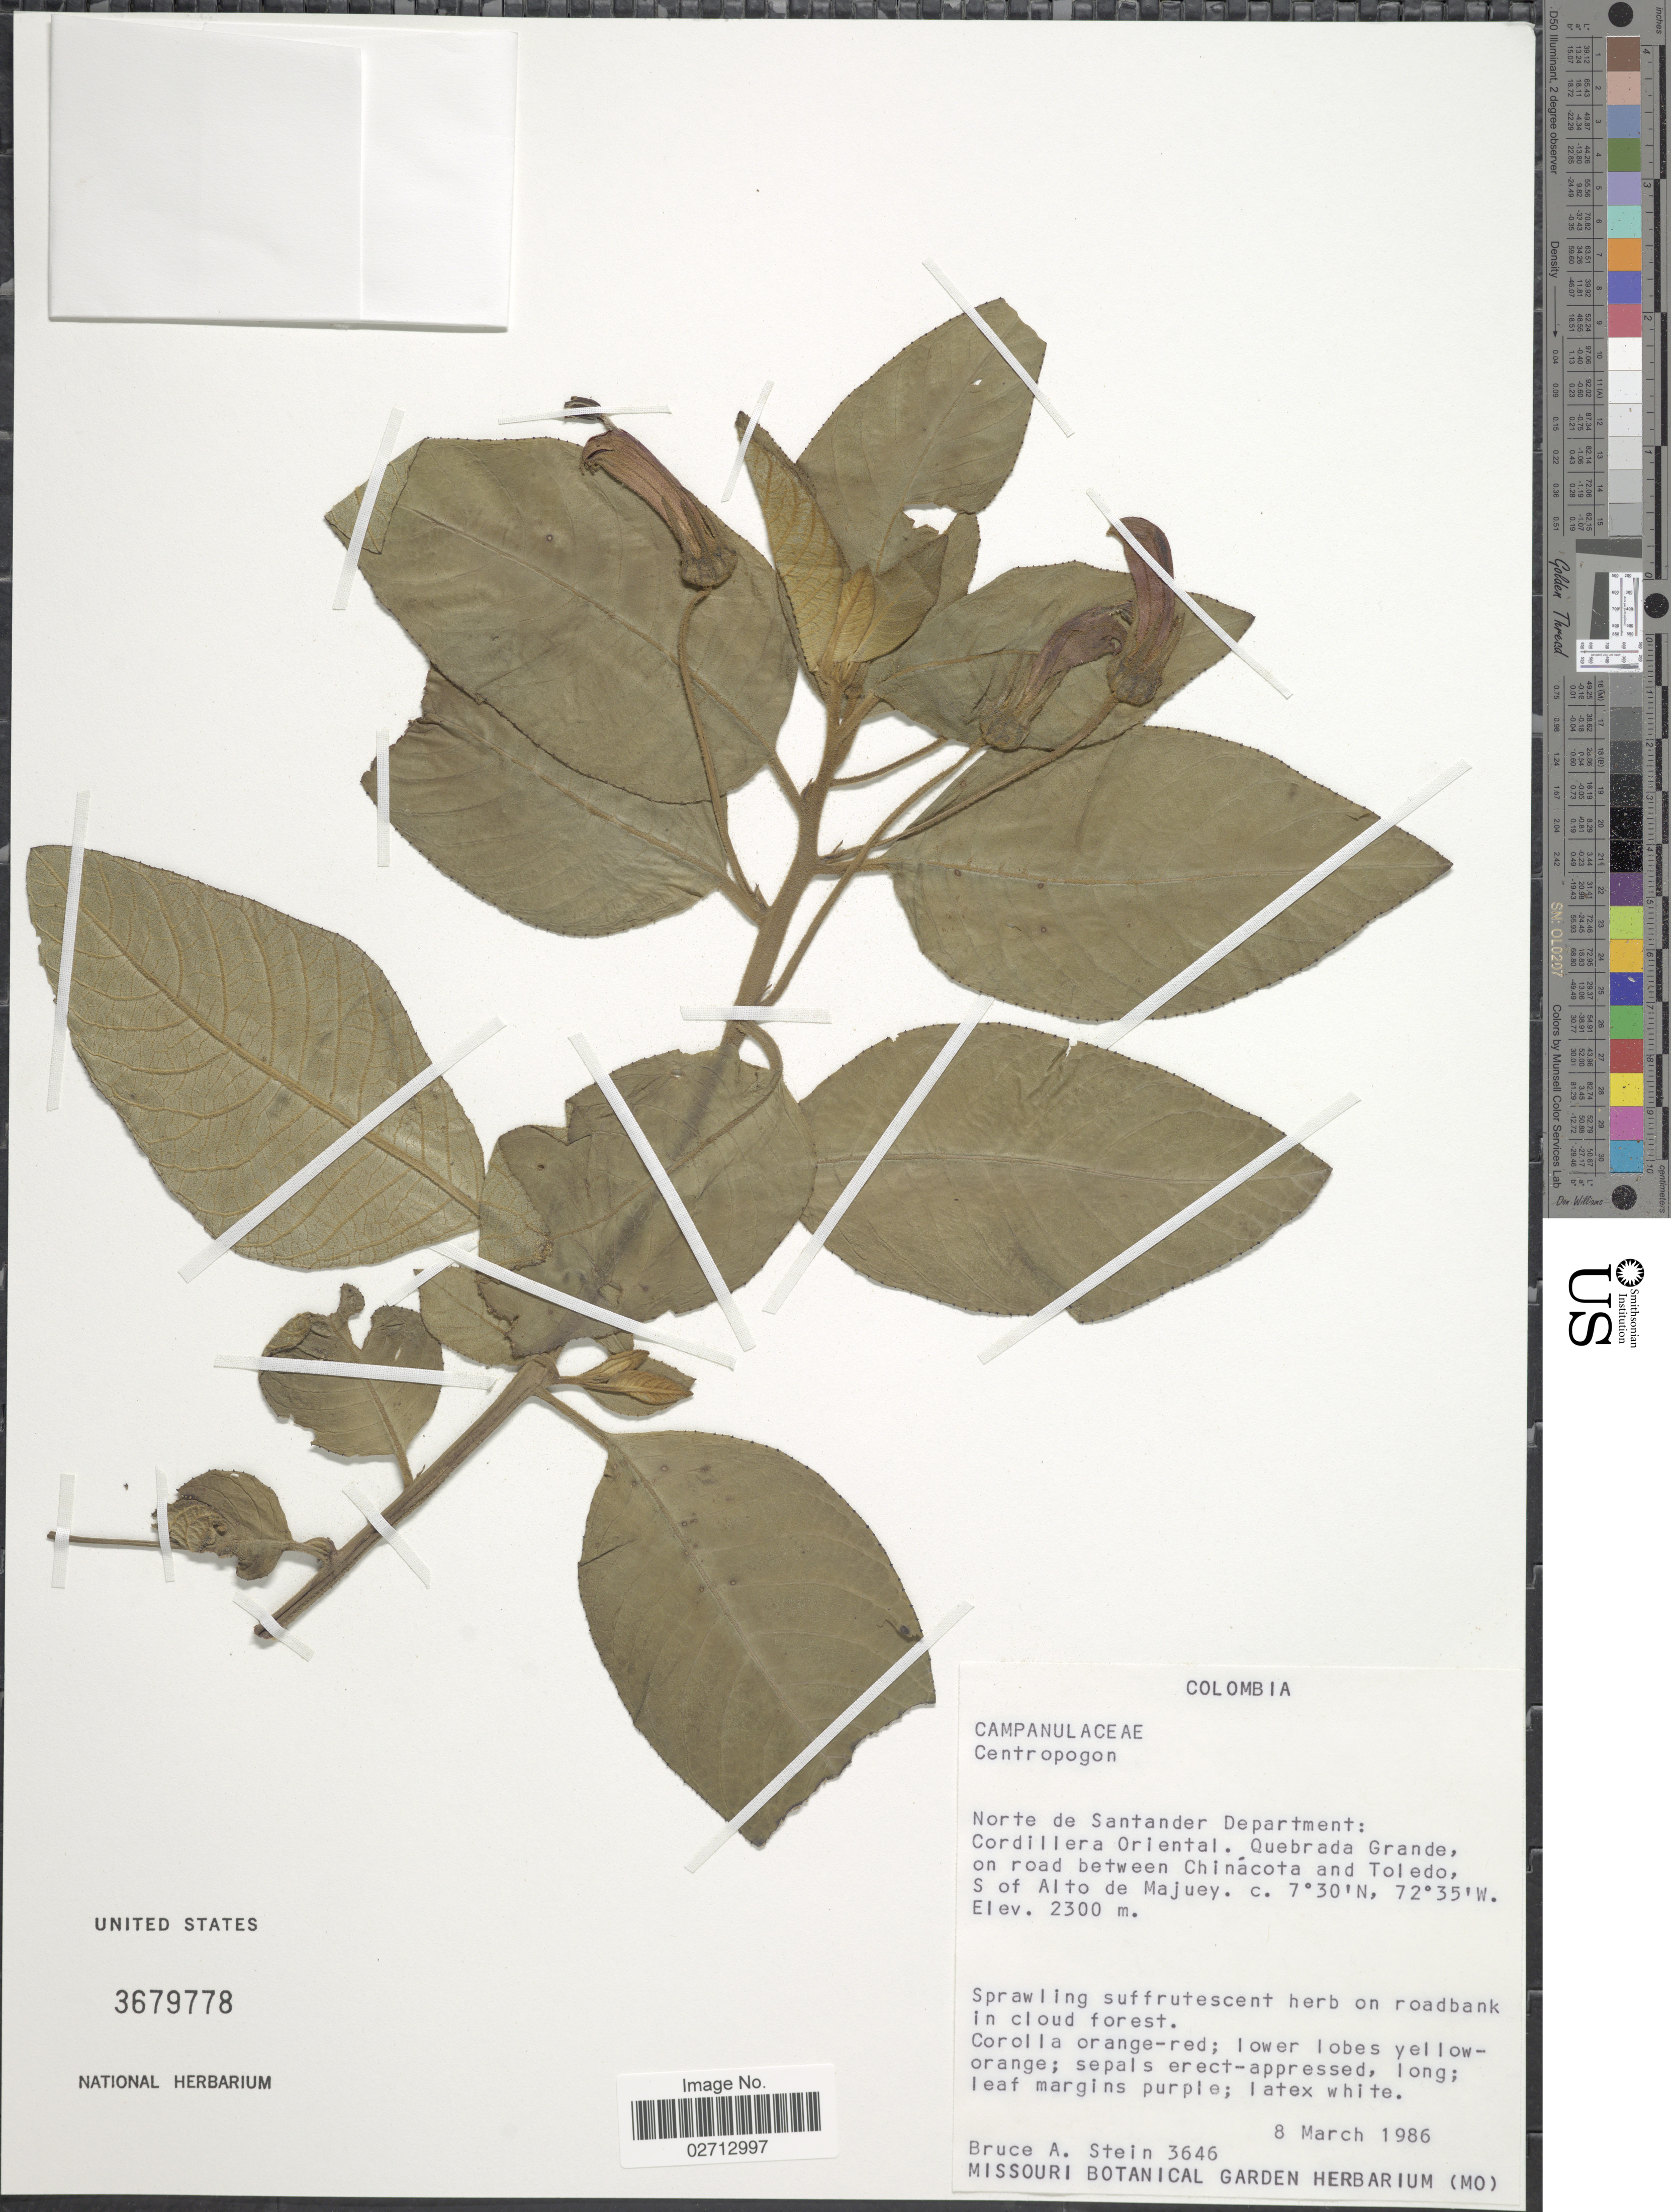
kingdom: Plantae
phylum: Tracheophyta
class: Magnoliopsida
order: Asterales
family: Campanulaceae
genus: Centropogon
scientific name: Centropogon sp.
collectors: B. A. Stein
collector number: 3646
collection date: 1986-03-08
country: Colombia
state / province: Norte de Santander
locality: Cordillera Oriental. Quebrada Grande, on road between Chinacota and Toledo, S of Alto de Majuey.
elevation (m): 2300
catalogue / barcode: US 3679778